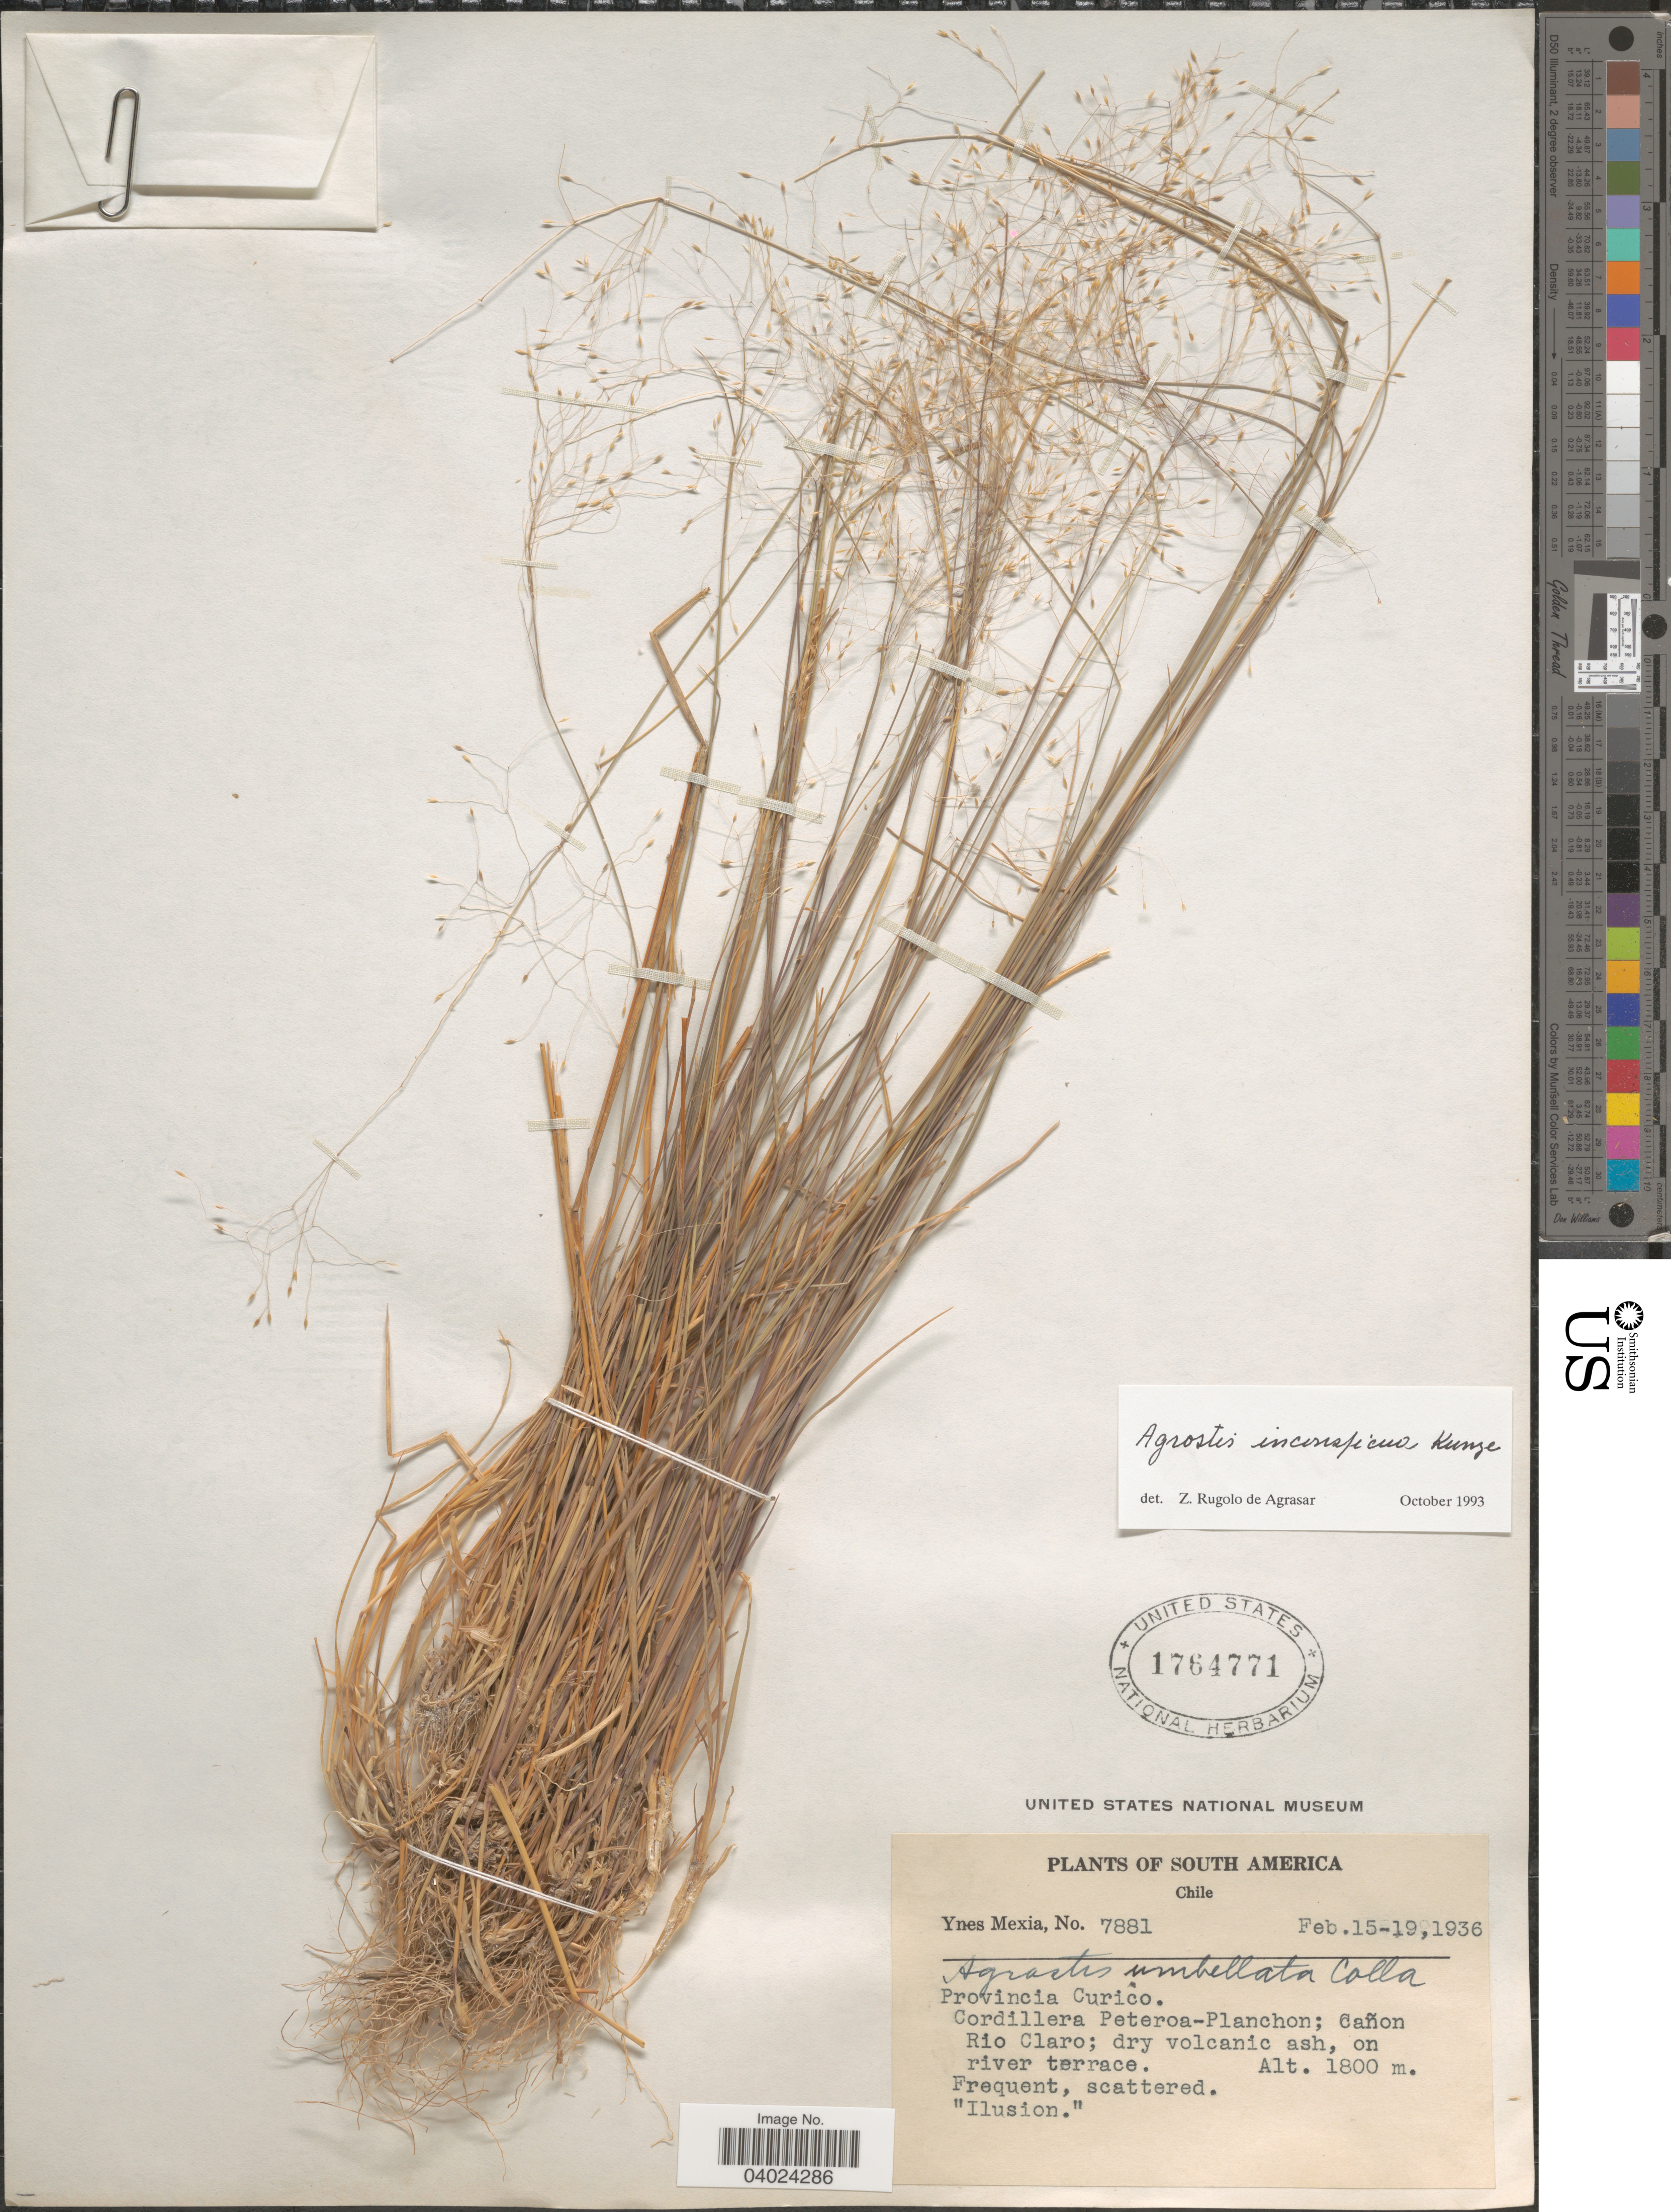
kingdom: Plantae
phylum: Tracheophyta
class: Liliopsida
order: Poales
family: Poaceae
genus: Agrostis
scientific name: Agrostis inconspicua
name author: Kunze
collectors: Y. Mexia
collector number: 7881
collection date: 1936-02-15/1936-02-19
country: Chile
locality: Provincia Curico. Cordillera Peteroa-Planchon; Cañon Rio Claro.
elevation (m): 1800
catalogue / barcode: US 1764771